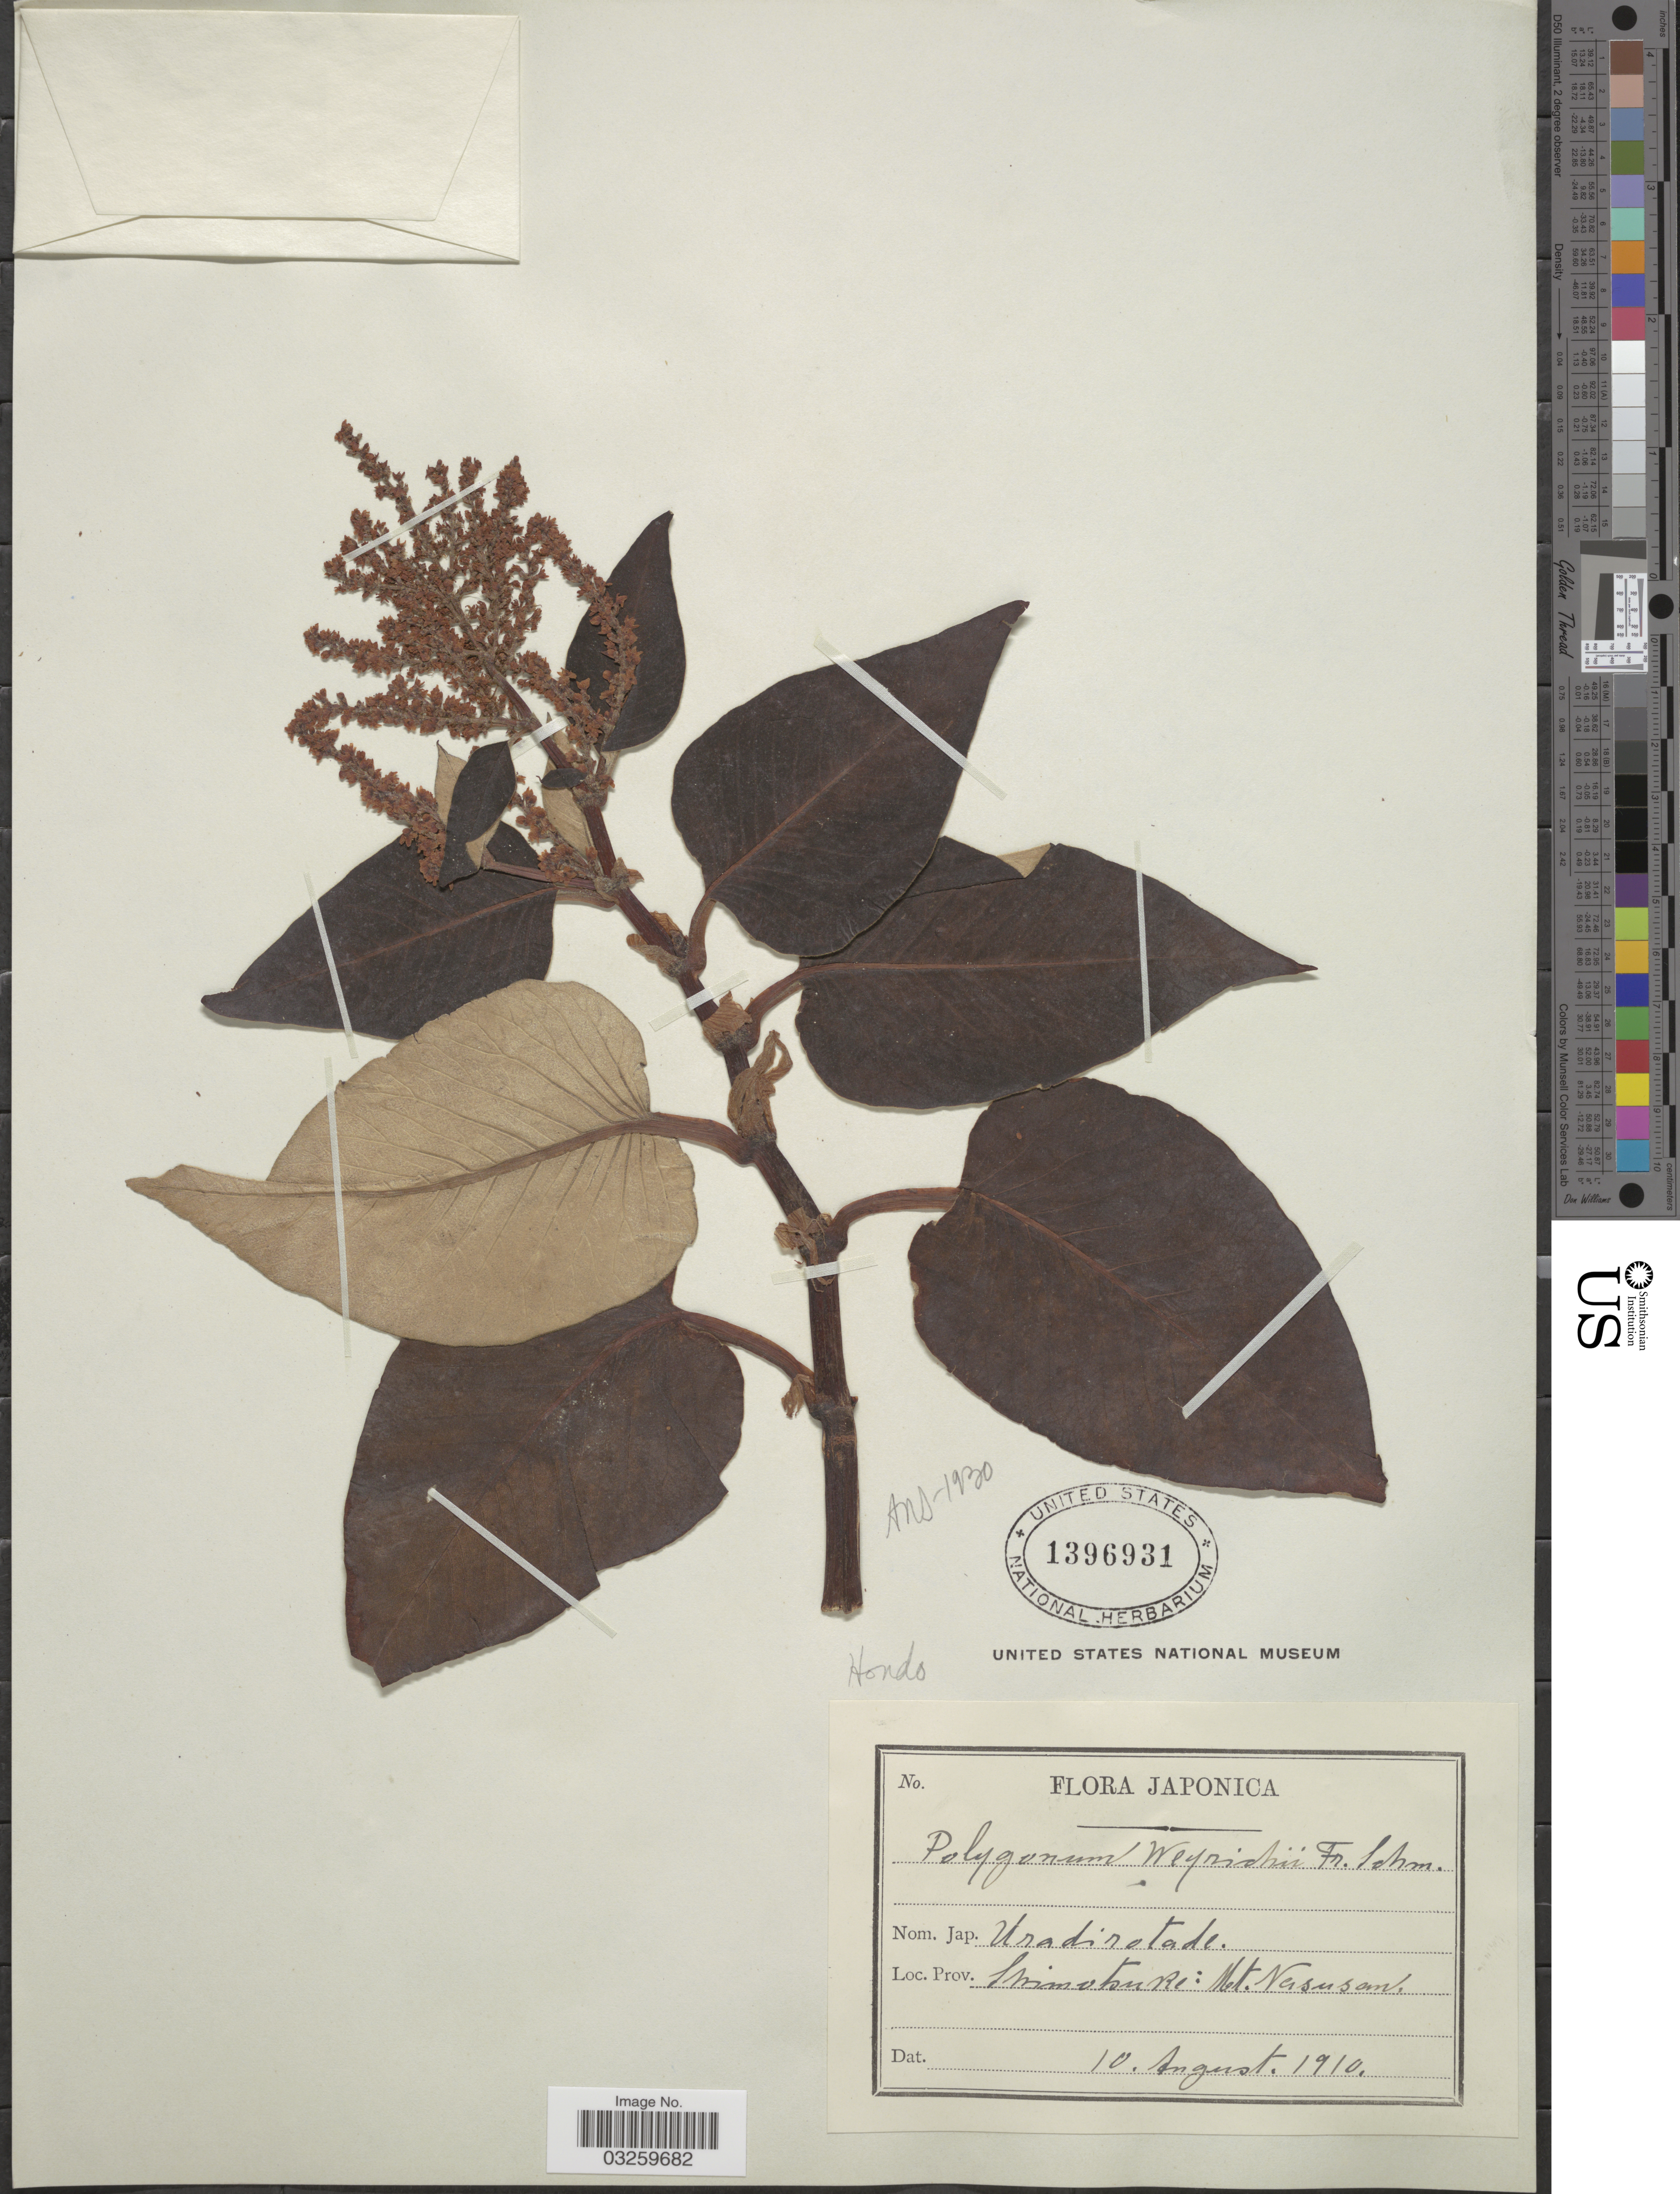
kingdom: Plantae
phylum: Tracheophyta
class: Magnoliopsida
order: Caryophyllales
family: Polygonaceae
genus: Koenigia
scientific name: Koenigia weyrichii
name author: (F. Schmidt) T.M. Schust. & Reveal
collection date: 1910-08-10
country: Japan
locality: Shimotsuki: Mt. Nasusan. Hondo.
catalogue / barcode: US 1396931